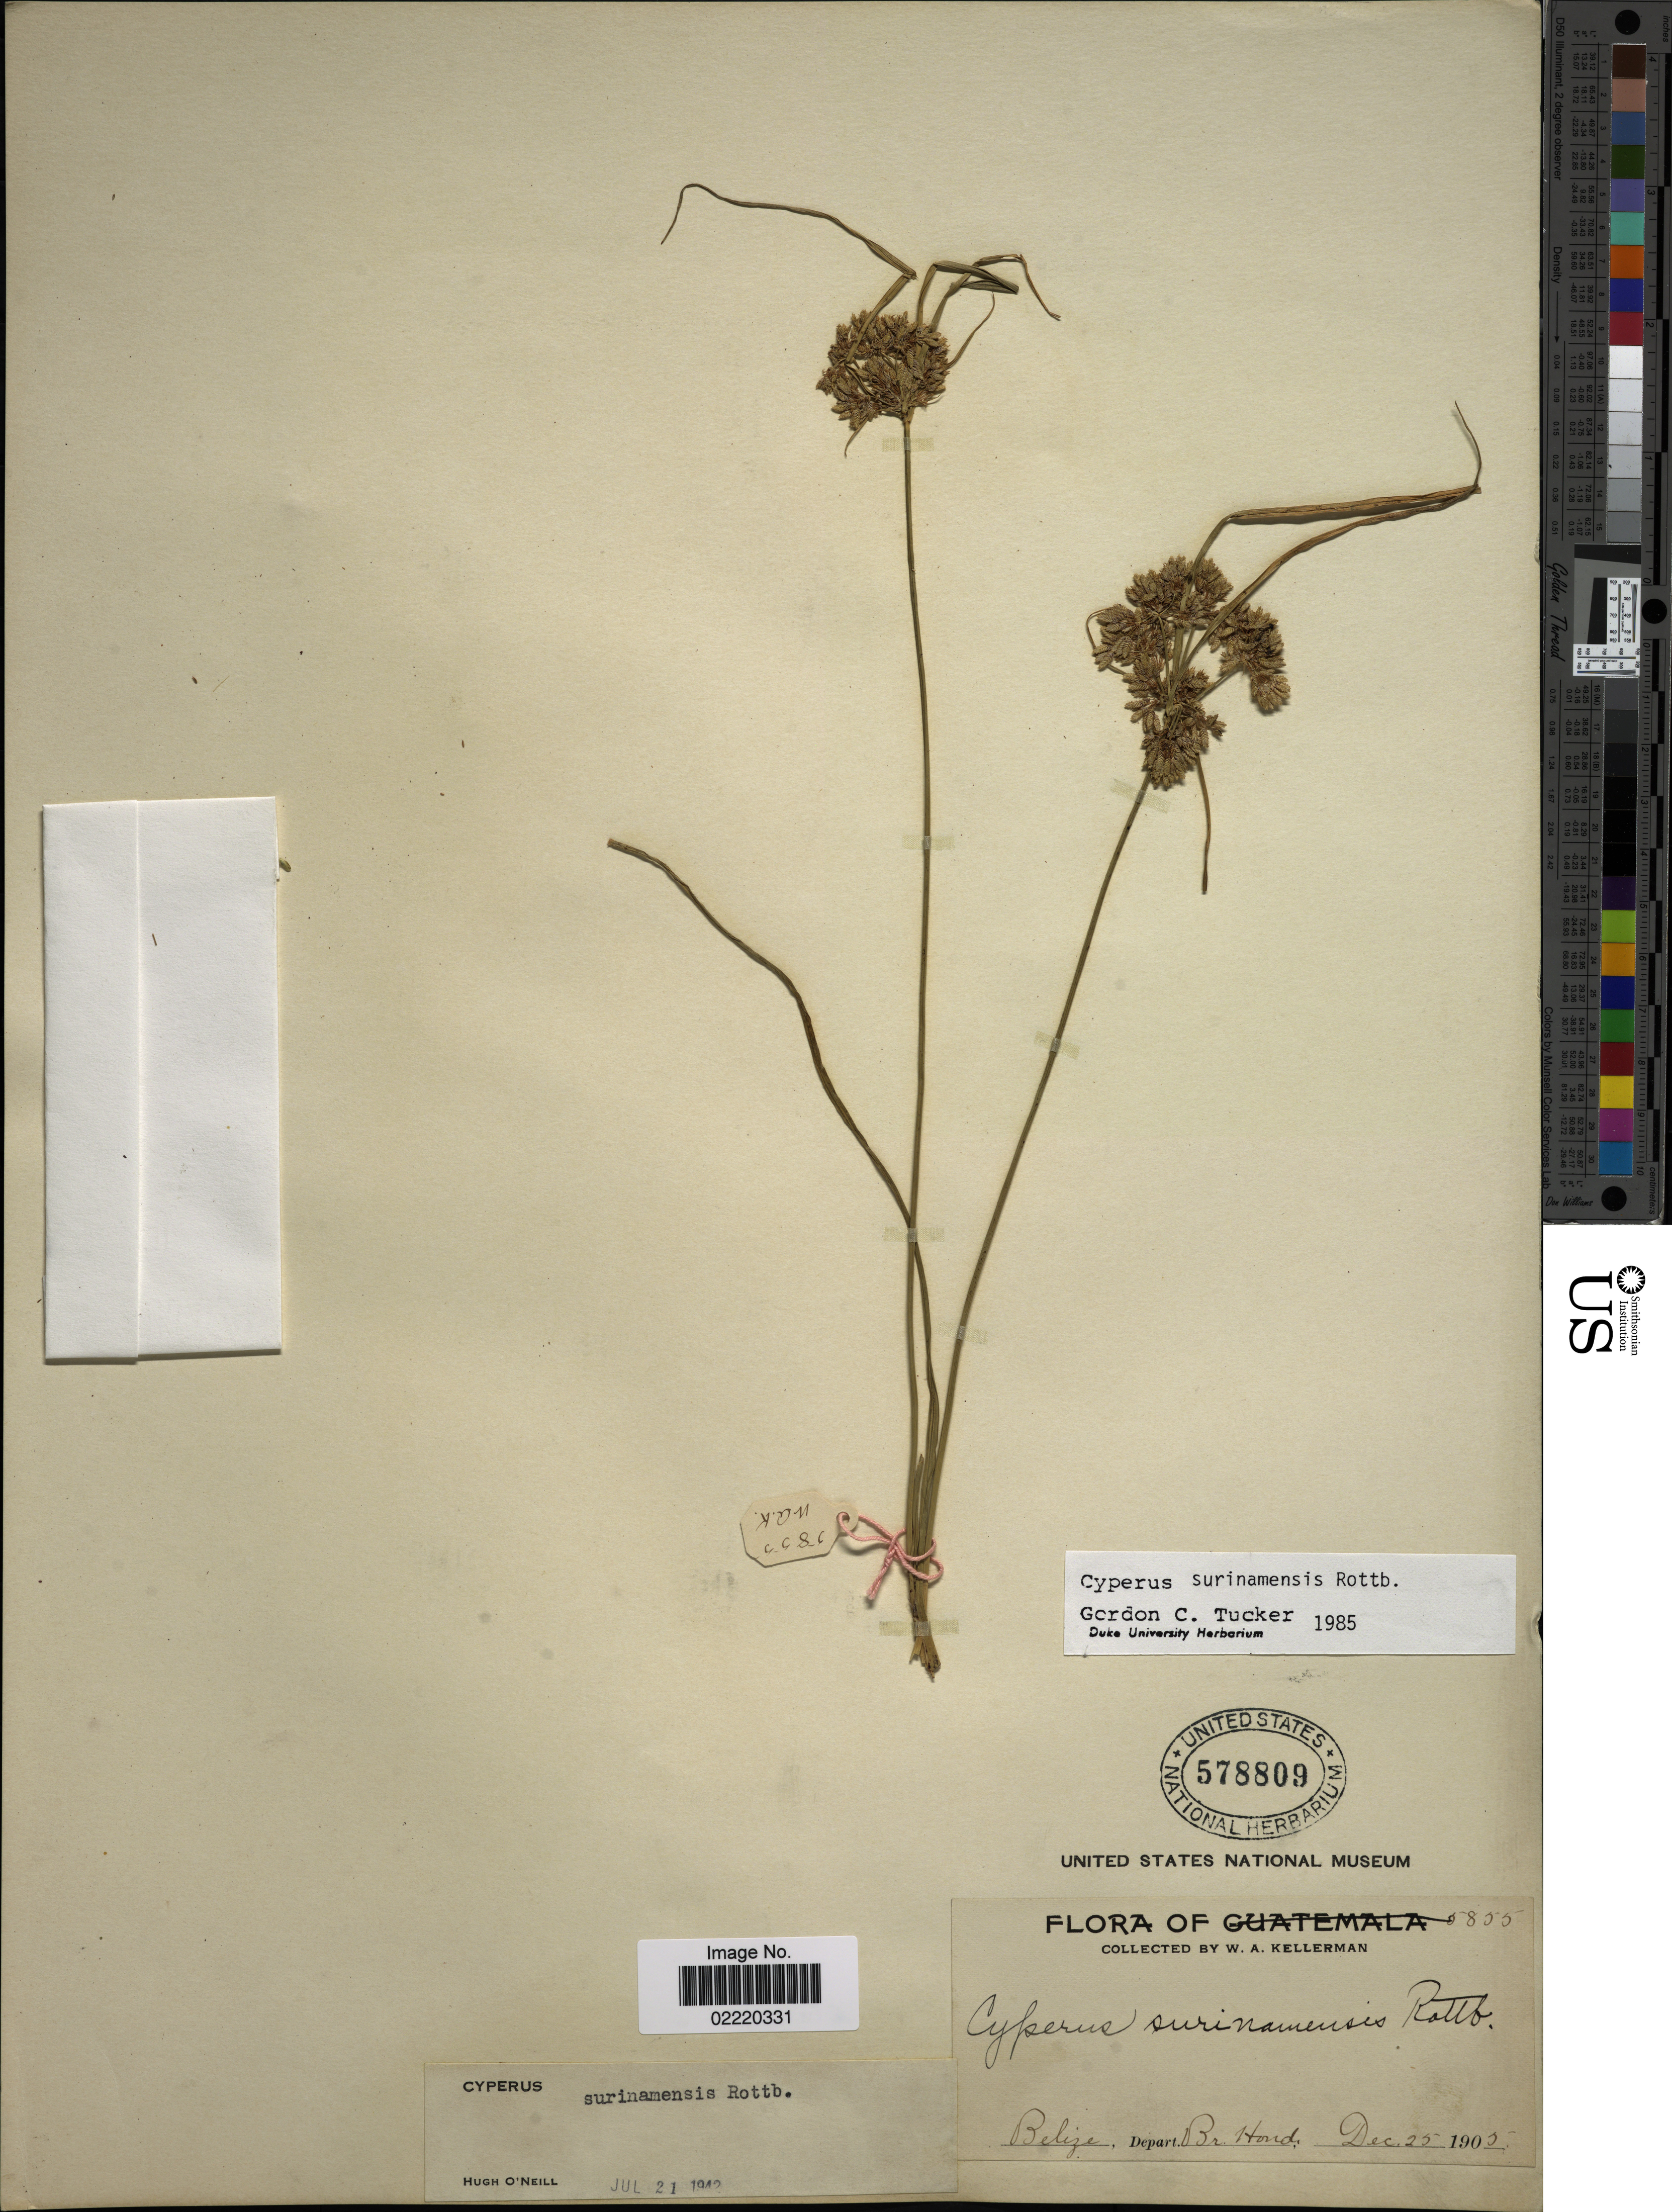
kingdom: Plantae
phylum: Tracheophyta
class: Liliopsida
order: Poales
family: Cyperaceae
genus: Cyperus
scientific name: Cyperus surinamensis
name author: Rottb.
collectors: W. Kellerman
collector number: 5855*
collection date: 1905-12-25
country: Belize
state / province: Belize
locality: Br. Hond.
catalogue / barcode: US 578809